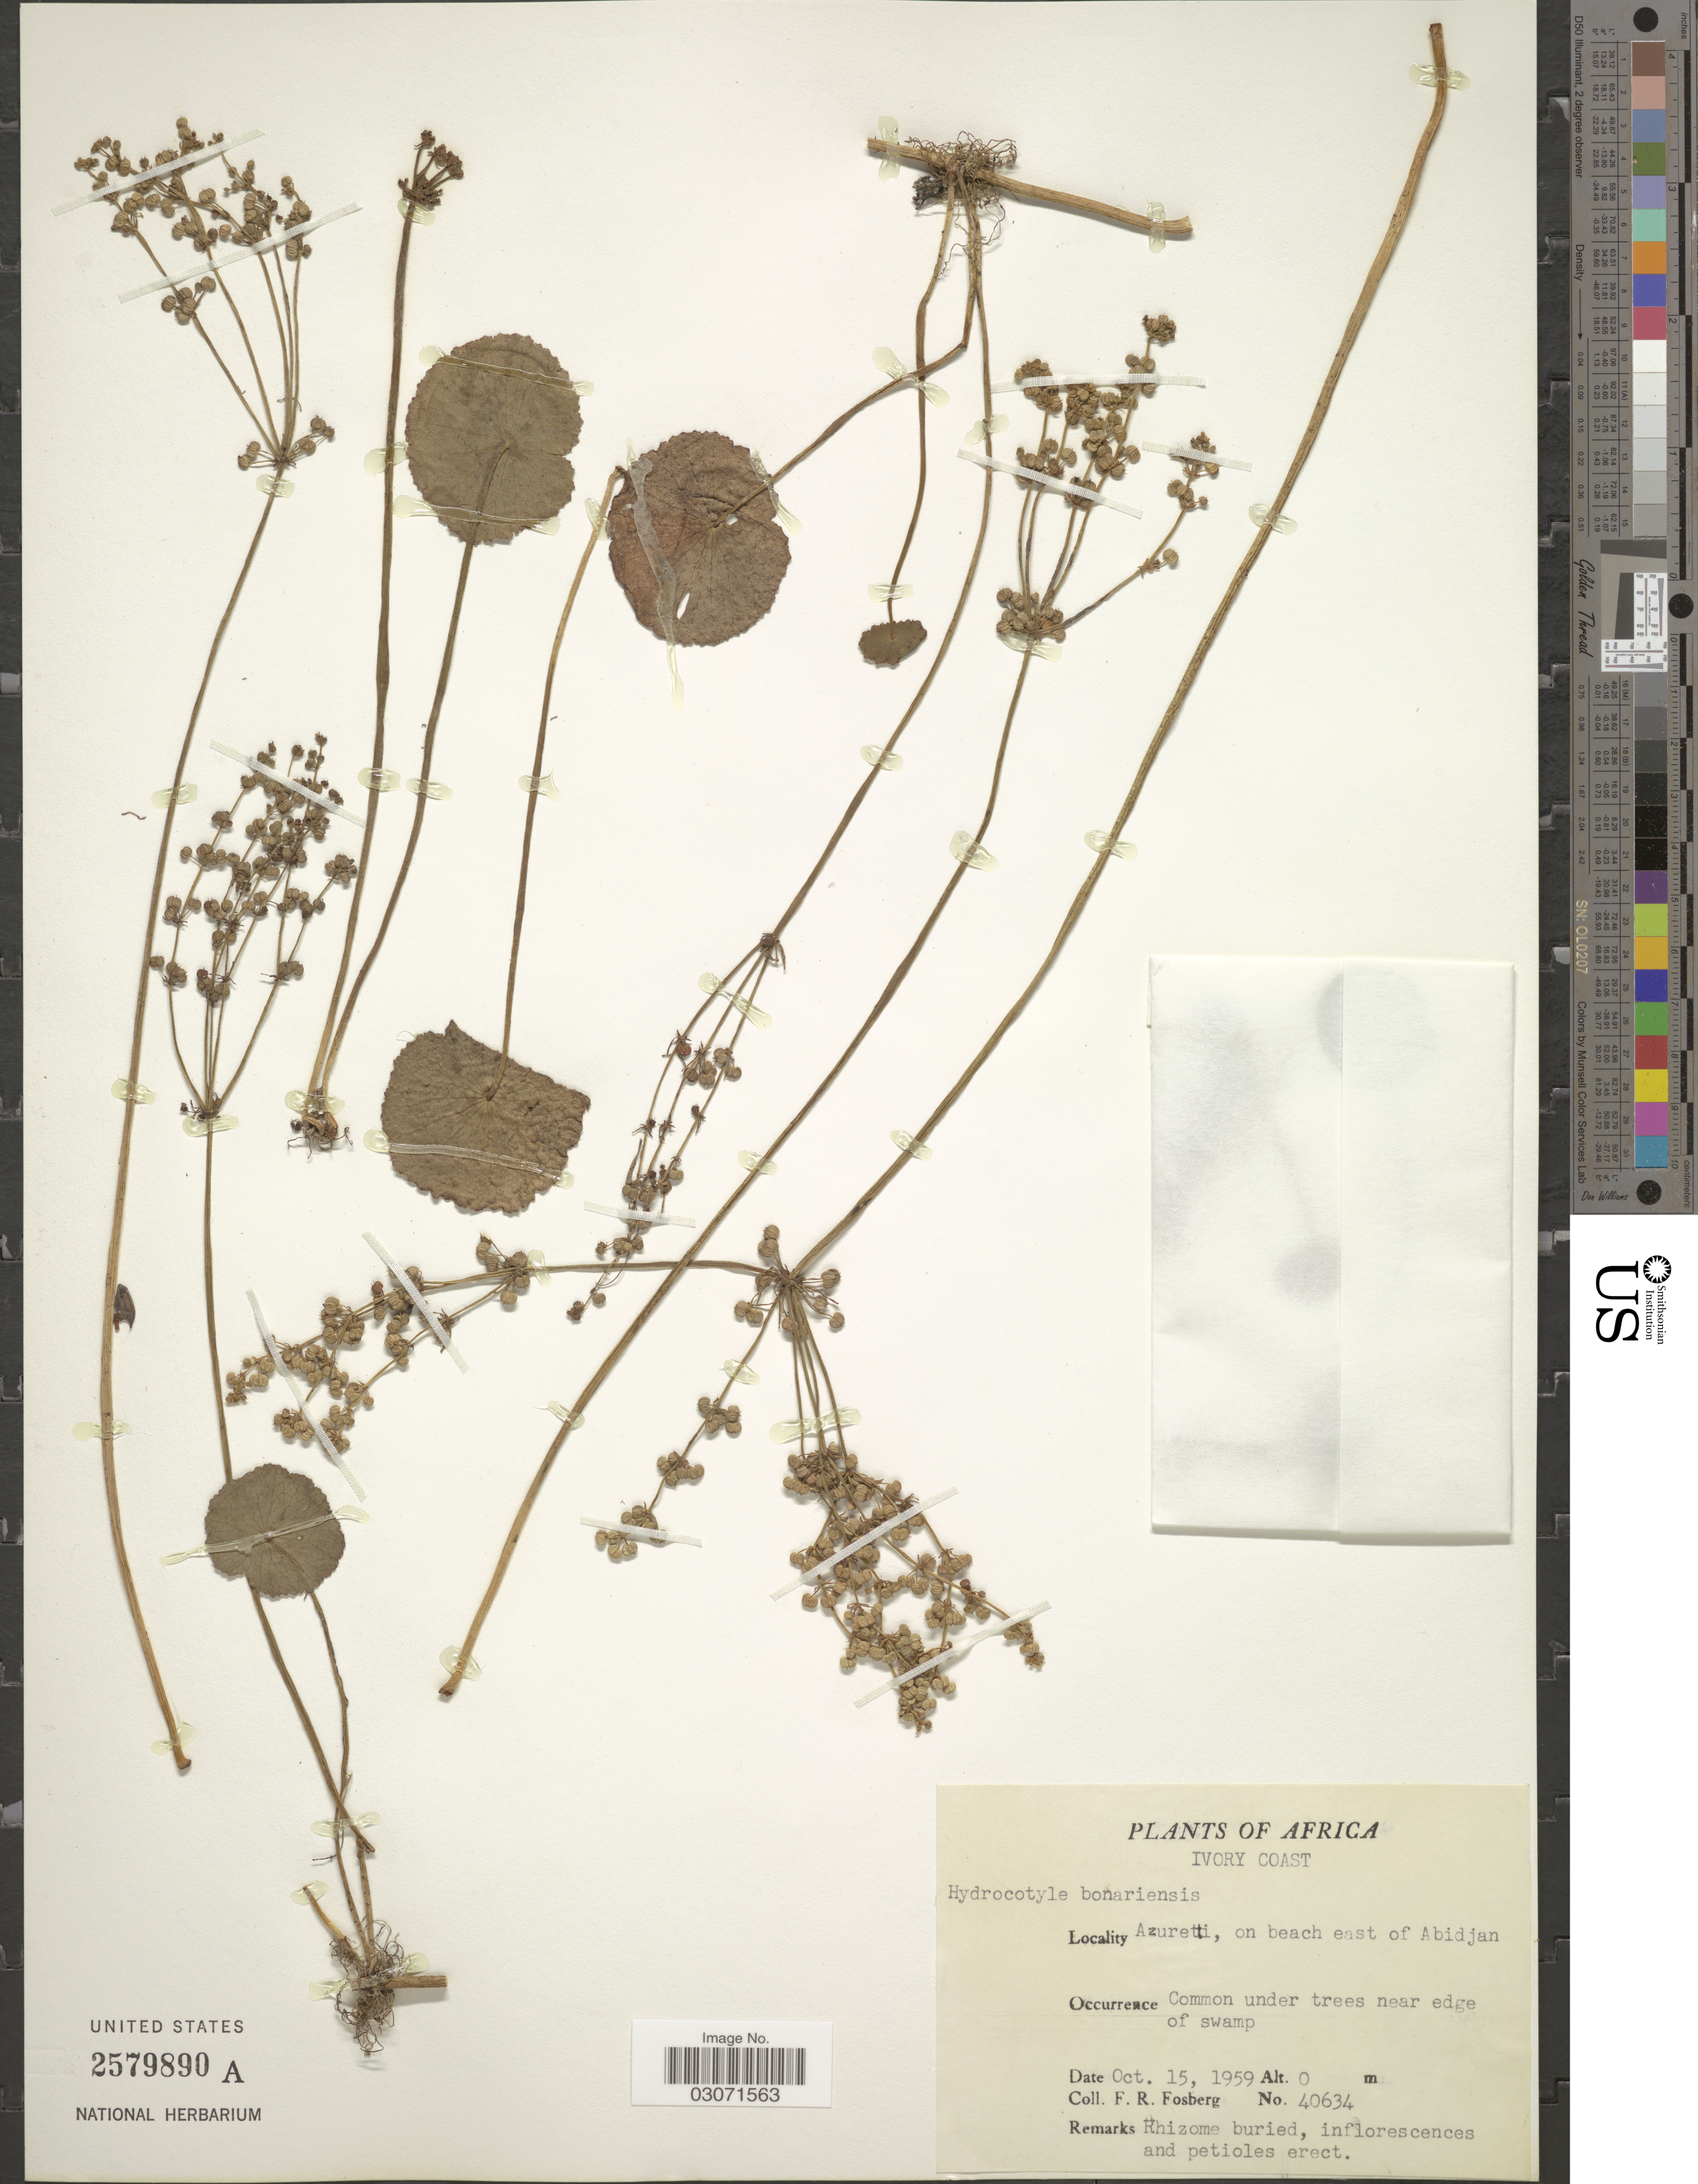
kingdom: Plantae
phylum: Tracheophyta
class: Magnoliopsida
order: Apiales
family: Araliaceae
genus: Hydrocotyle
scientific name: Hydrocotyle bonariensis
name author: Lam.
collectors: F. R. Fosberg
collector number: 40634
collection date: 1959-10-15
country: Ivory Coast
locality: Azuretti, on beach east of Abidjan.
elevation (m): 0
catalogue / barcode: US 2579890A